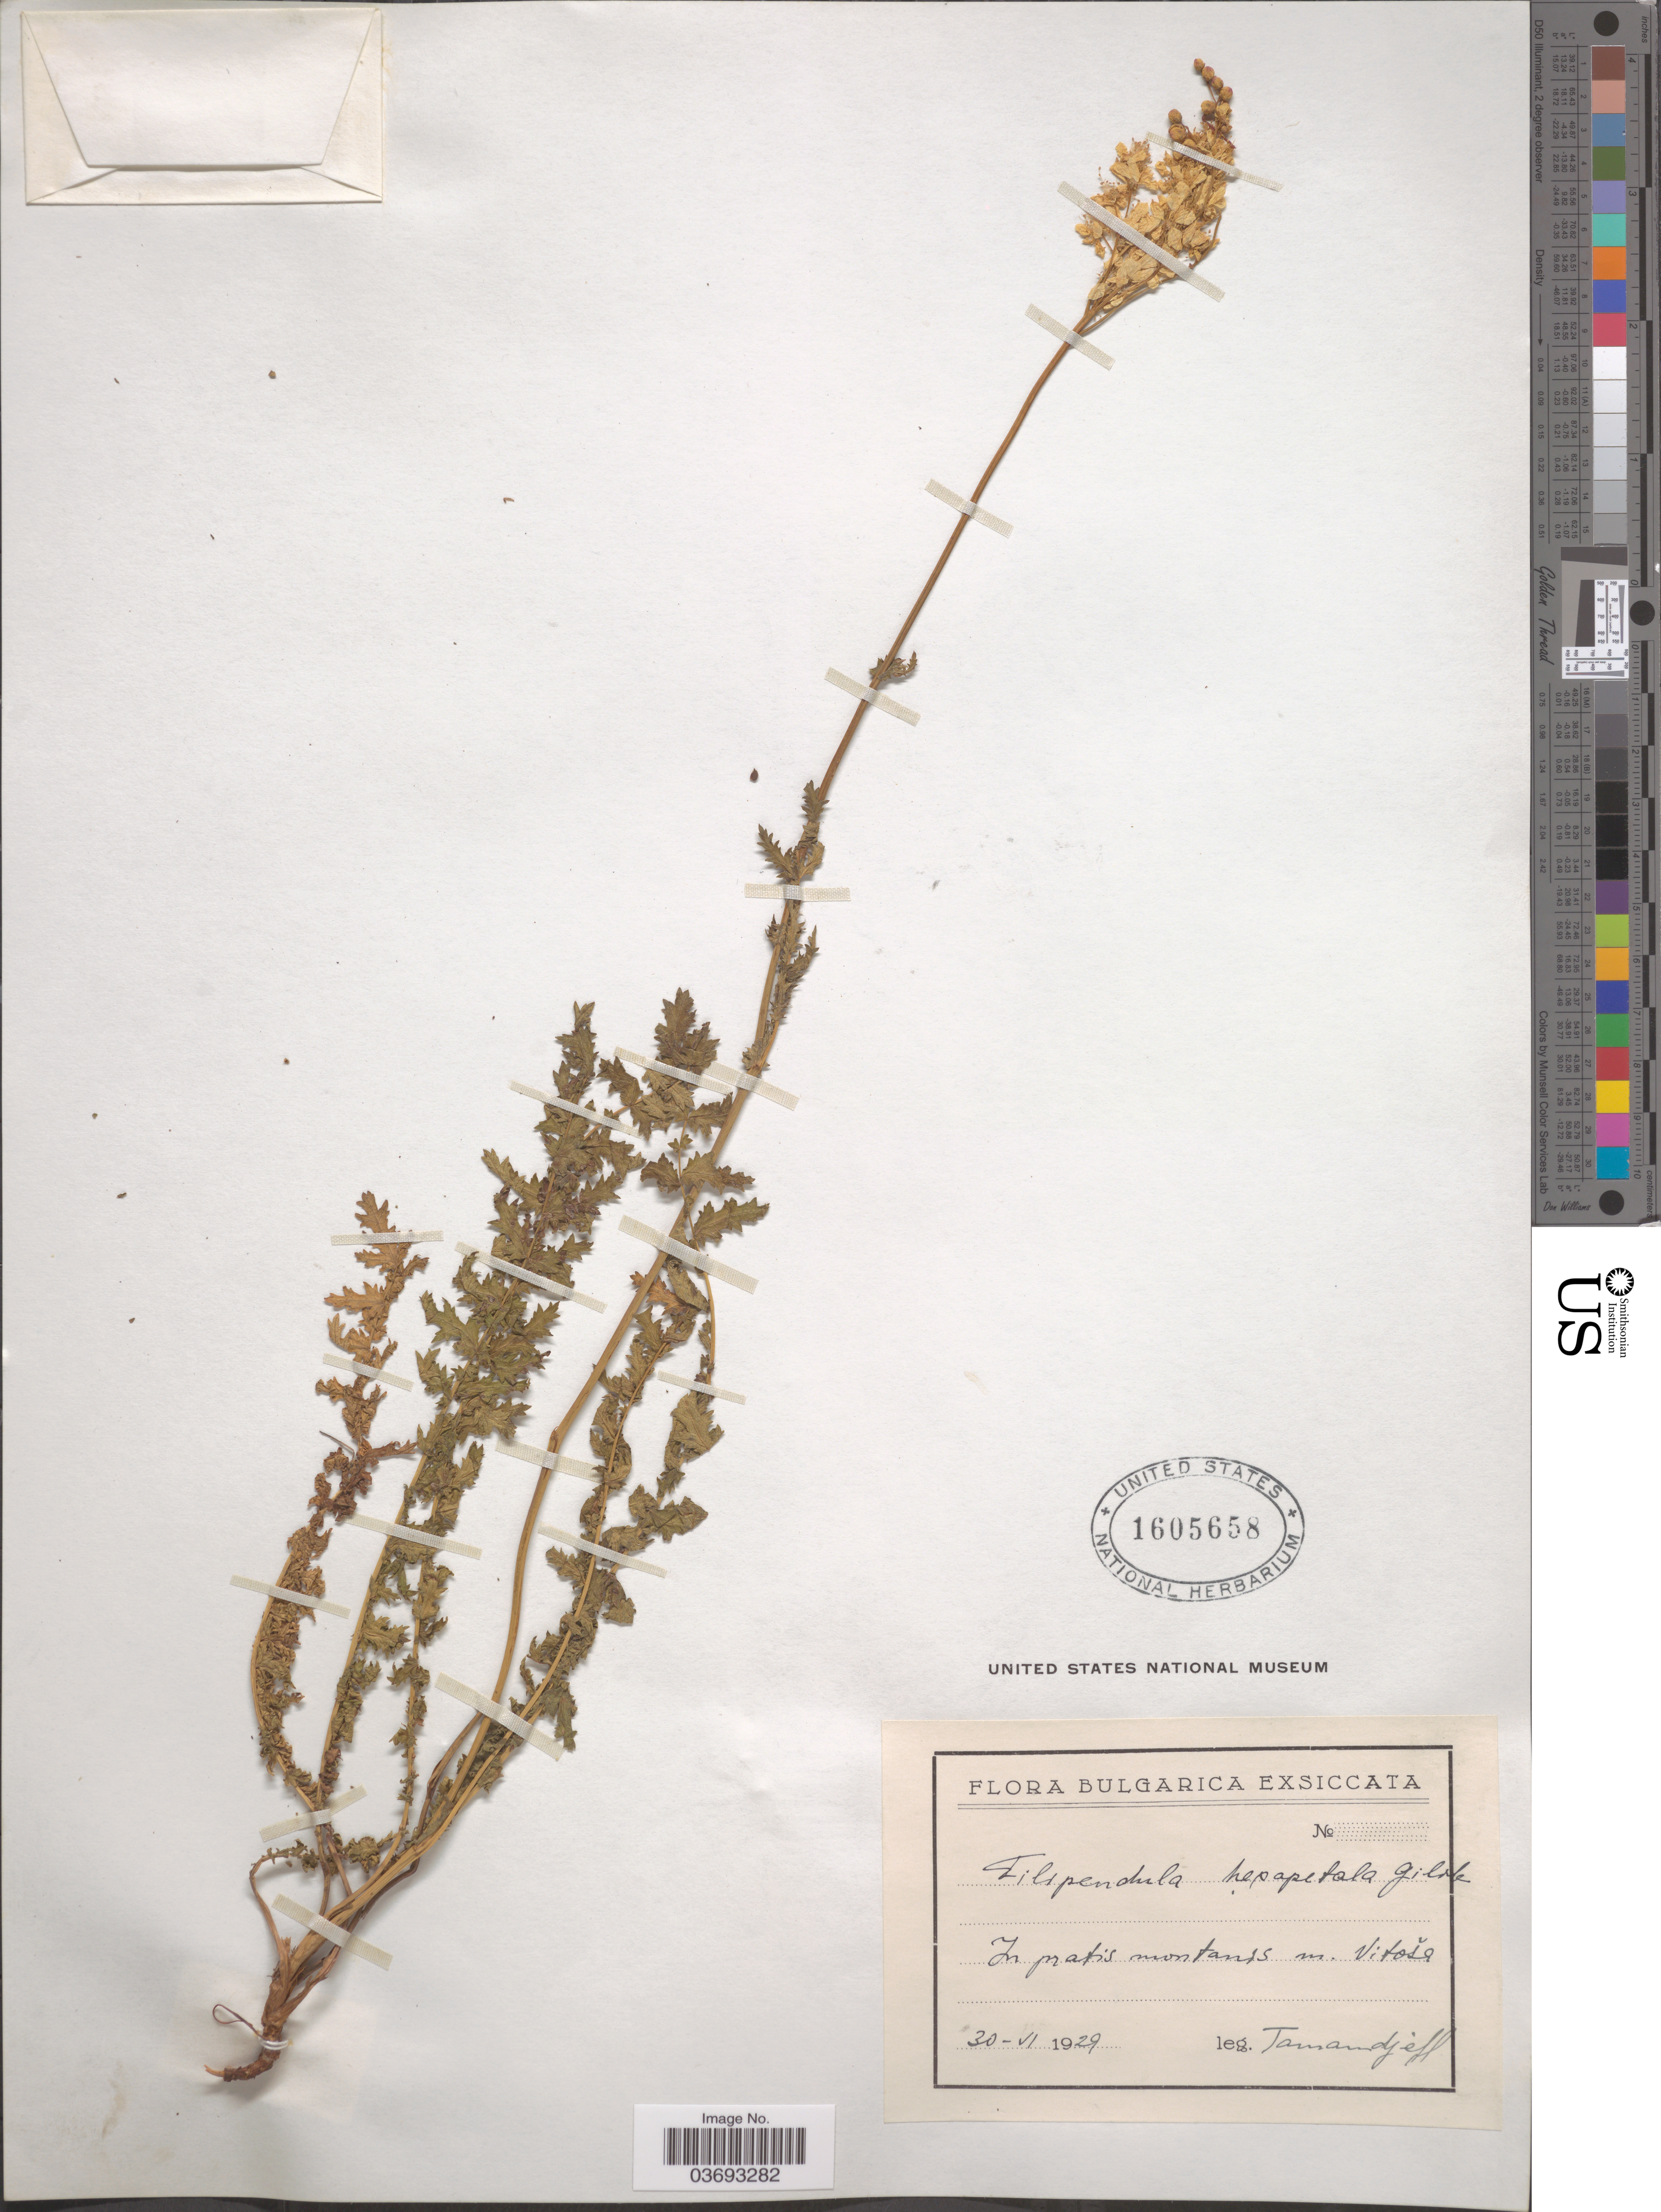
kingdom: Plantae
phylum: Tracheophyta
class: Magnoliopsida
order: Rosales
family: Rosaceae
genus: Spiraea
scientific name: Spiraea filipendula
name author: L.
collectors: -. Tamandjeff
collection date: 1929-06-30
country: Bulgaria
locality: In pratis montanis m. Vitoša.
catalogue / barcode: US 1605658